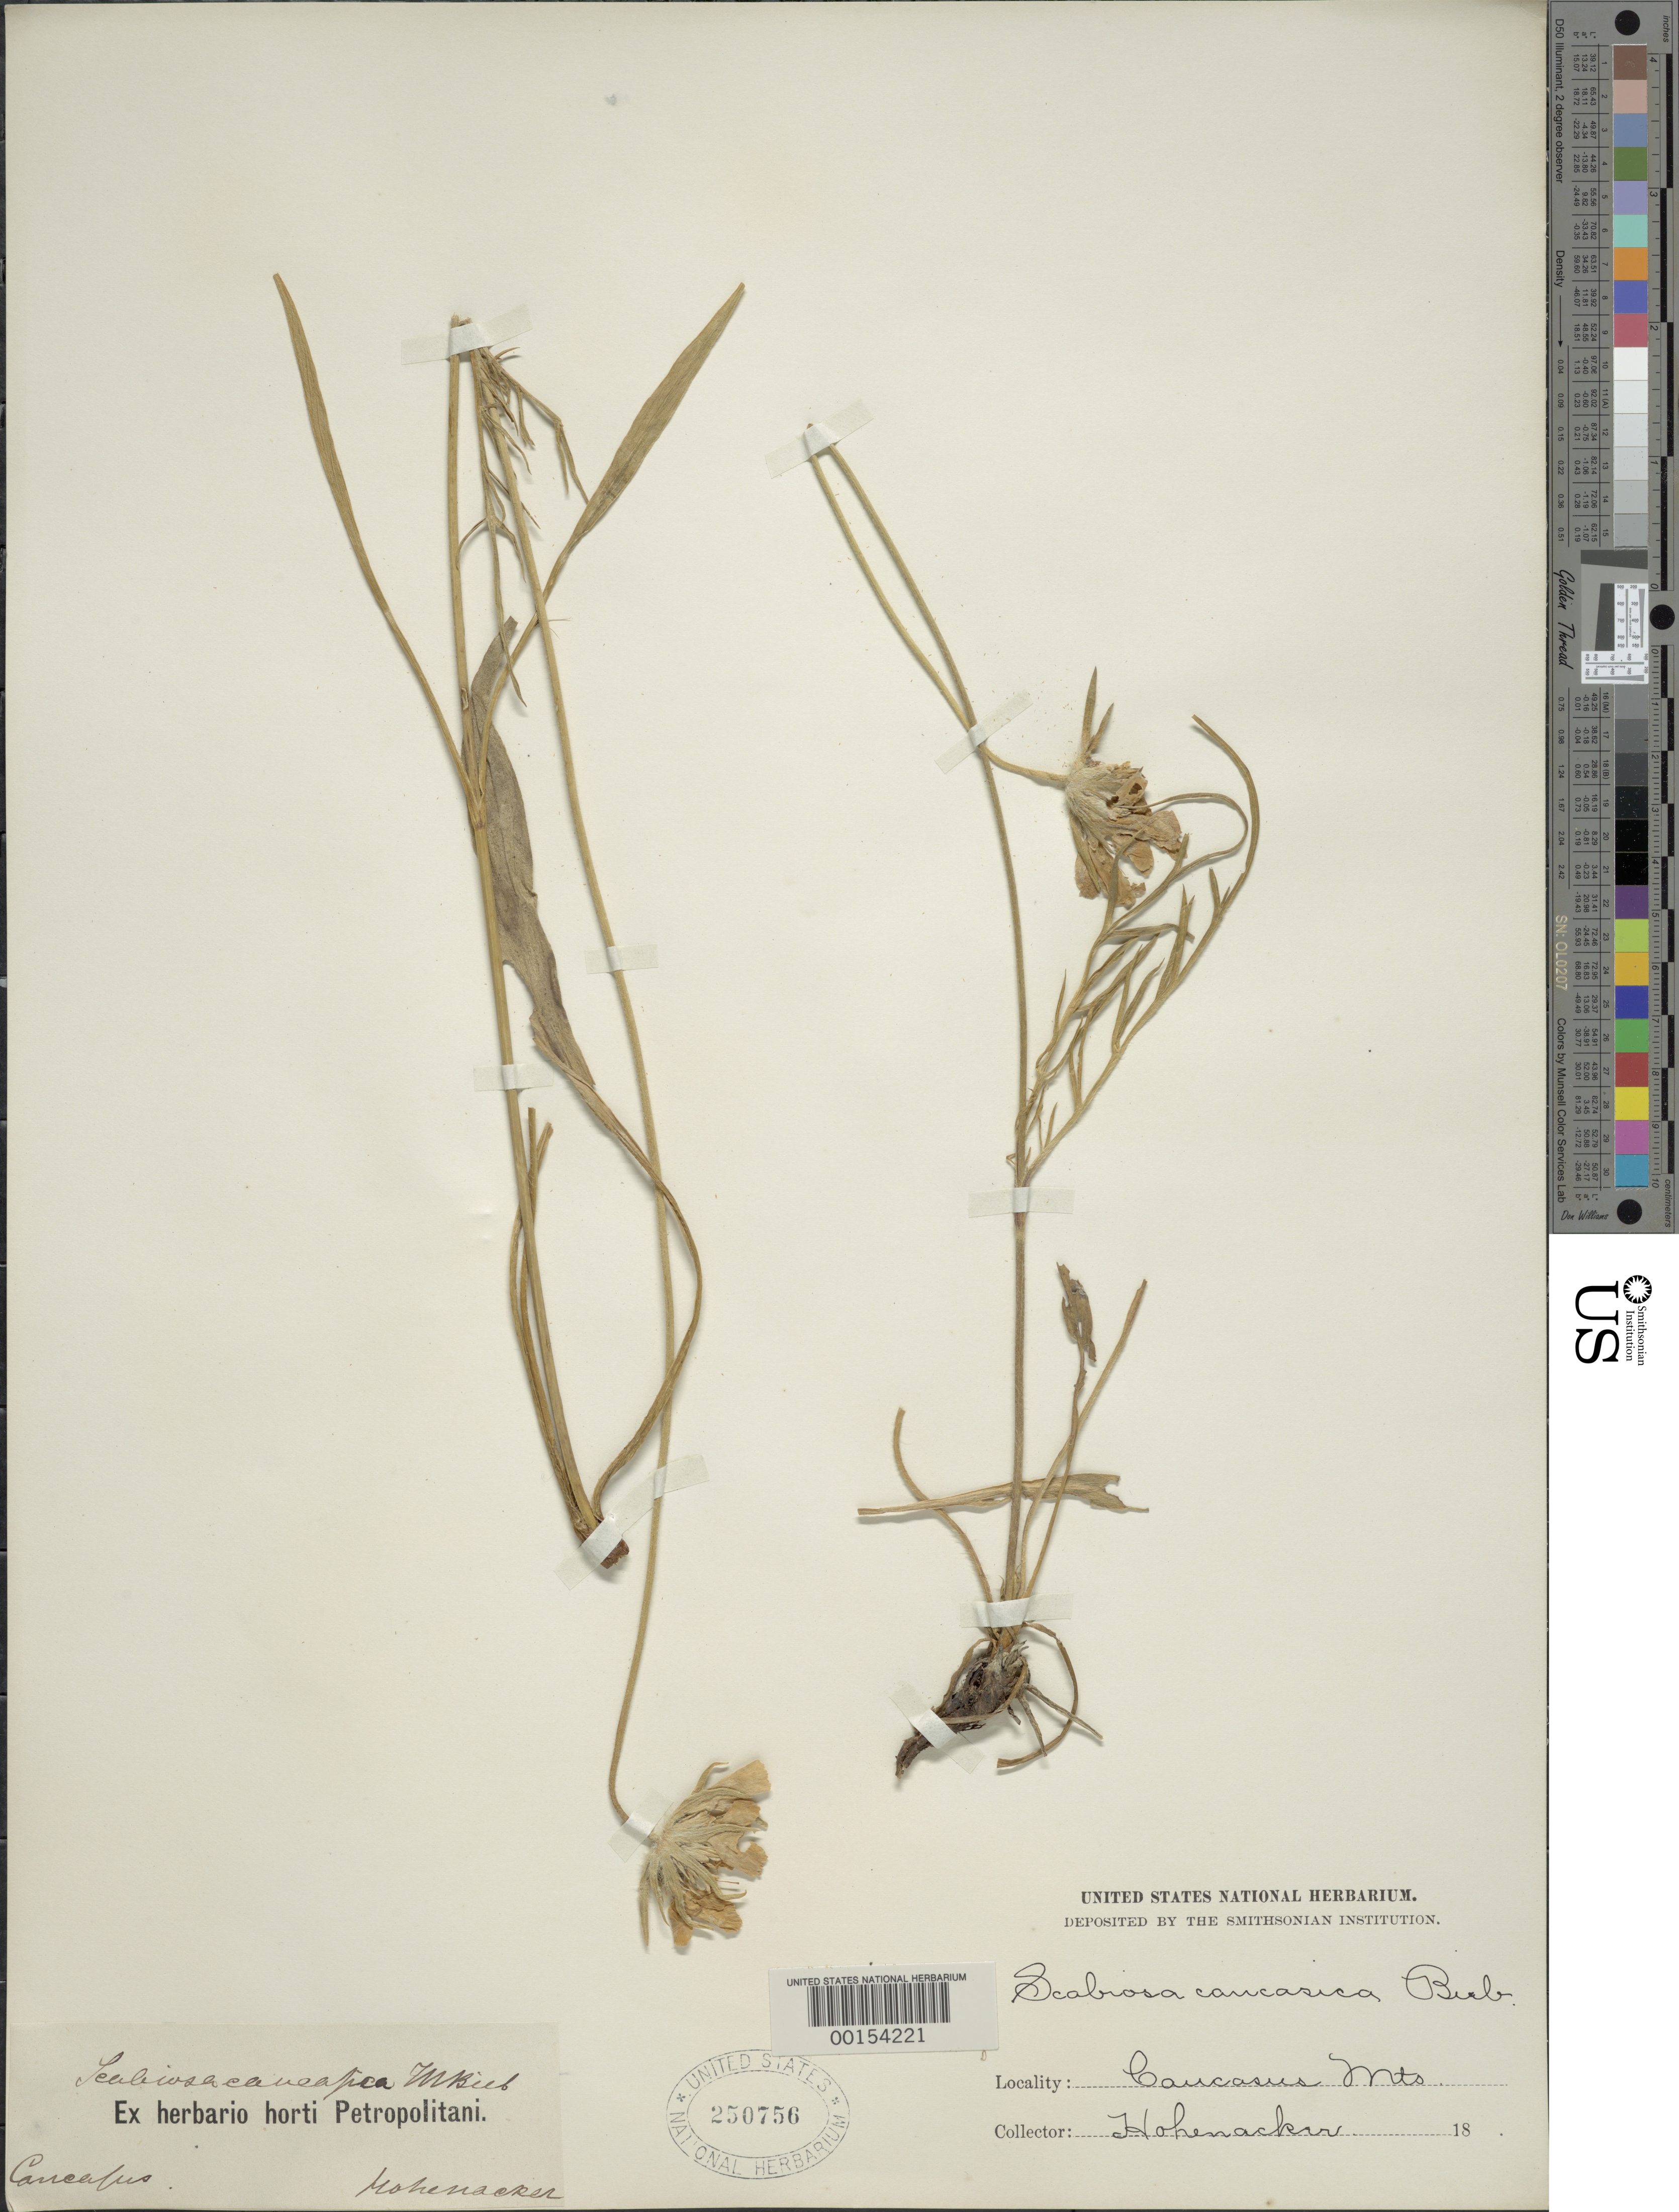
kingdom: Plantae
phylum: Tracheophyta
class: Magnoliopsida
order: Dipsacales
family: Caprifoliaceae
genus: Scabiosa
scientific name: Scabiosa caucasica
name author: M. Bieb.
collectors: R. F. Hohenacker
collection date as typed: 18--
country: Russian Federation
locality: Caucasus Mts.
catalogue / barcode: US 250756